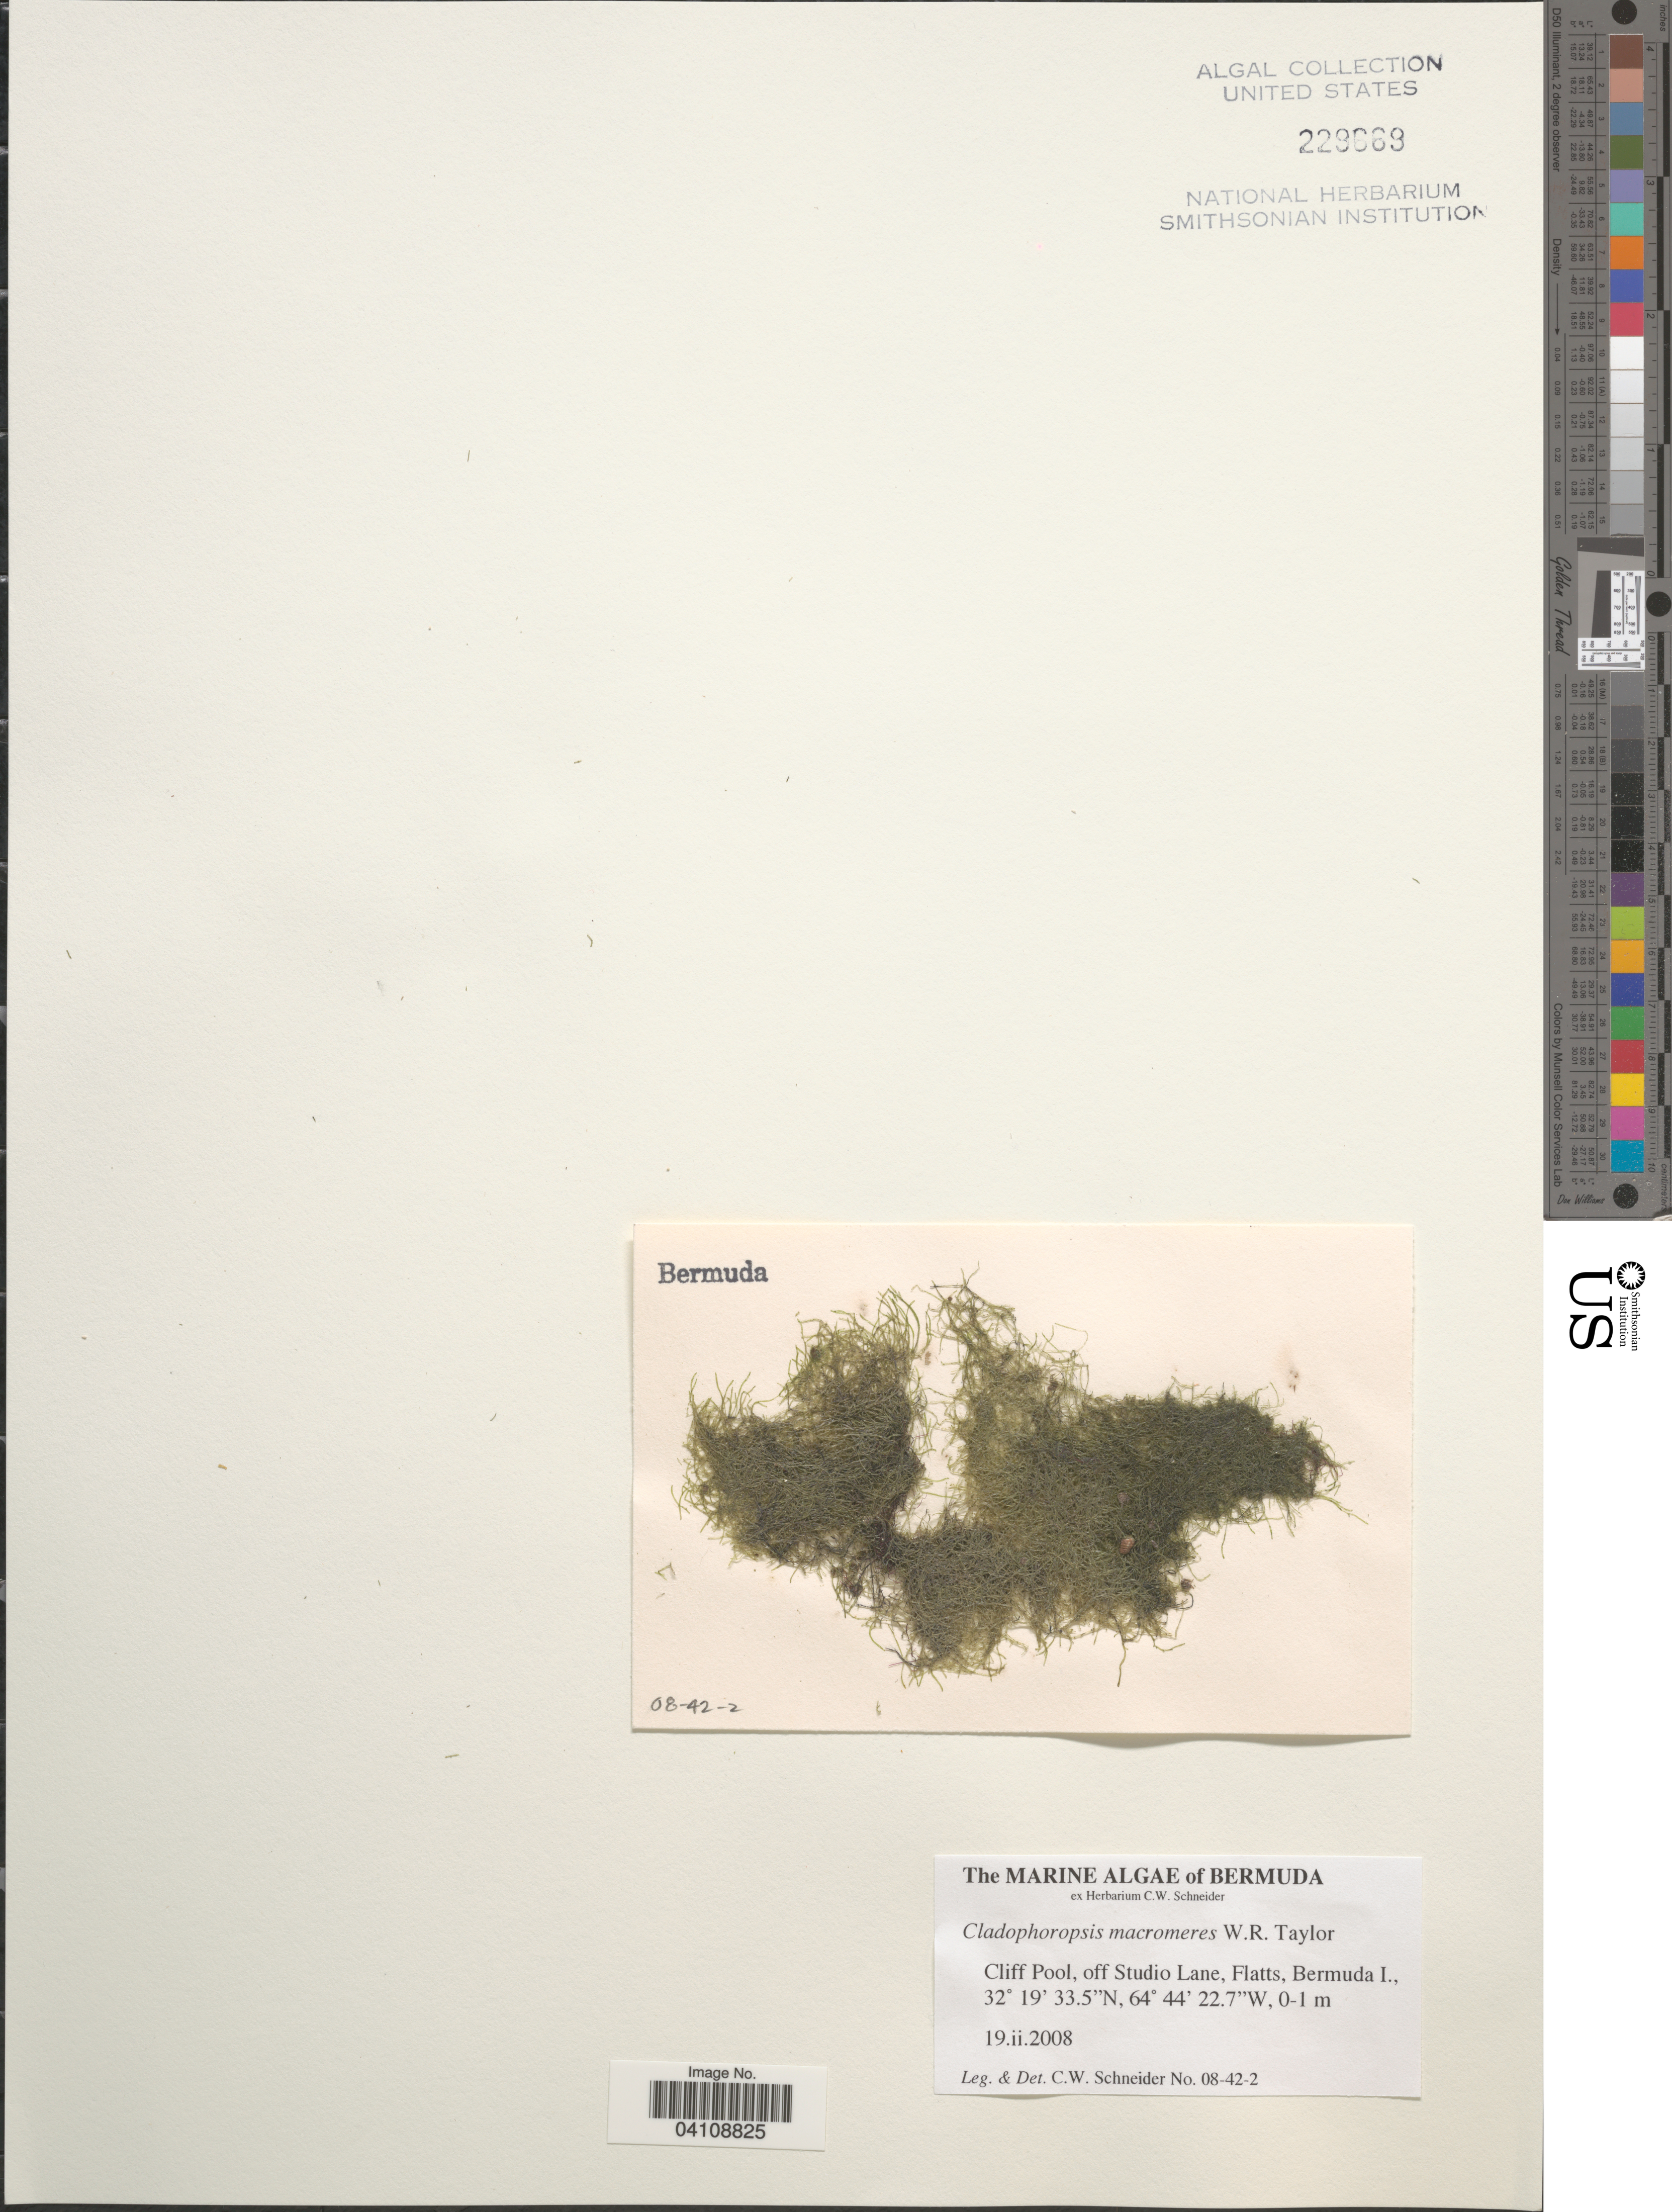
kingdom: Plantae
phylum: Chlorophyta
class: Ulvophyceae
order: Siphonocladales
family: Boodleaceae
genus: Cladophoropsis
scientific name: Cladophoropsis macromeres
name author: W.R. Taylor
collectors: C. W.Schneider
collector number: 08-42-2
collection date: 2008-02-19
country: Bermuda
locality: Cliff Pool, off Studio Lane, Flatts, Bermuda I.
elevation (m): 0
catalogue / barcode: US 229669